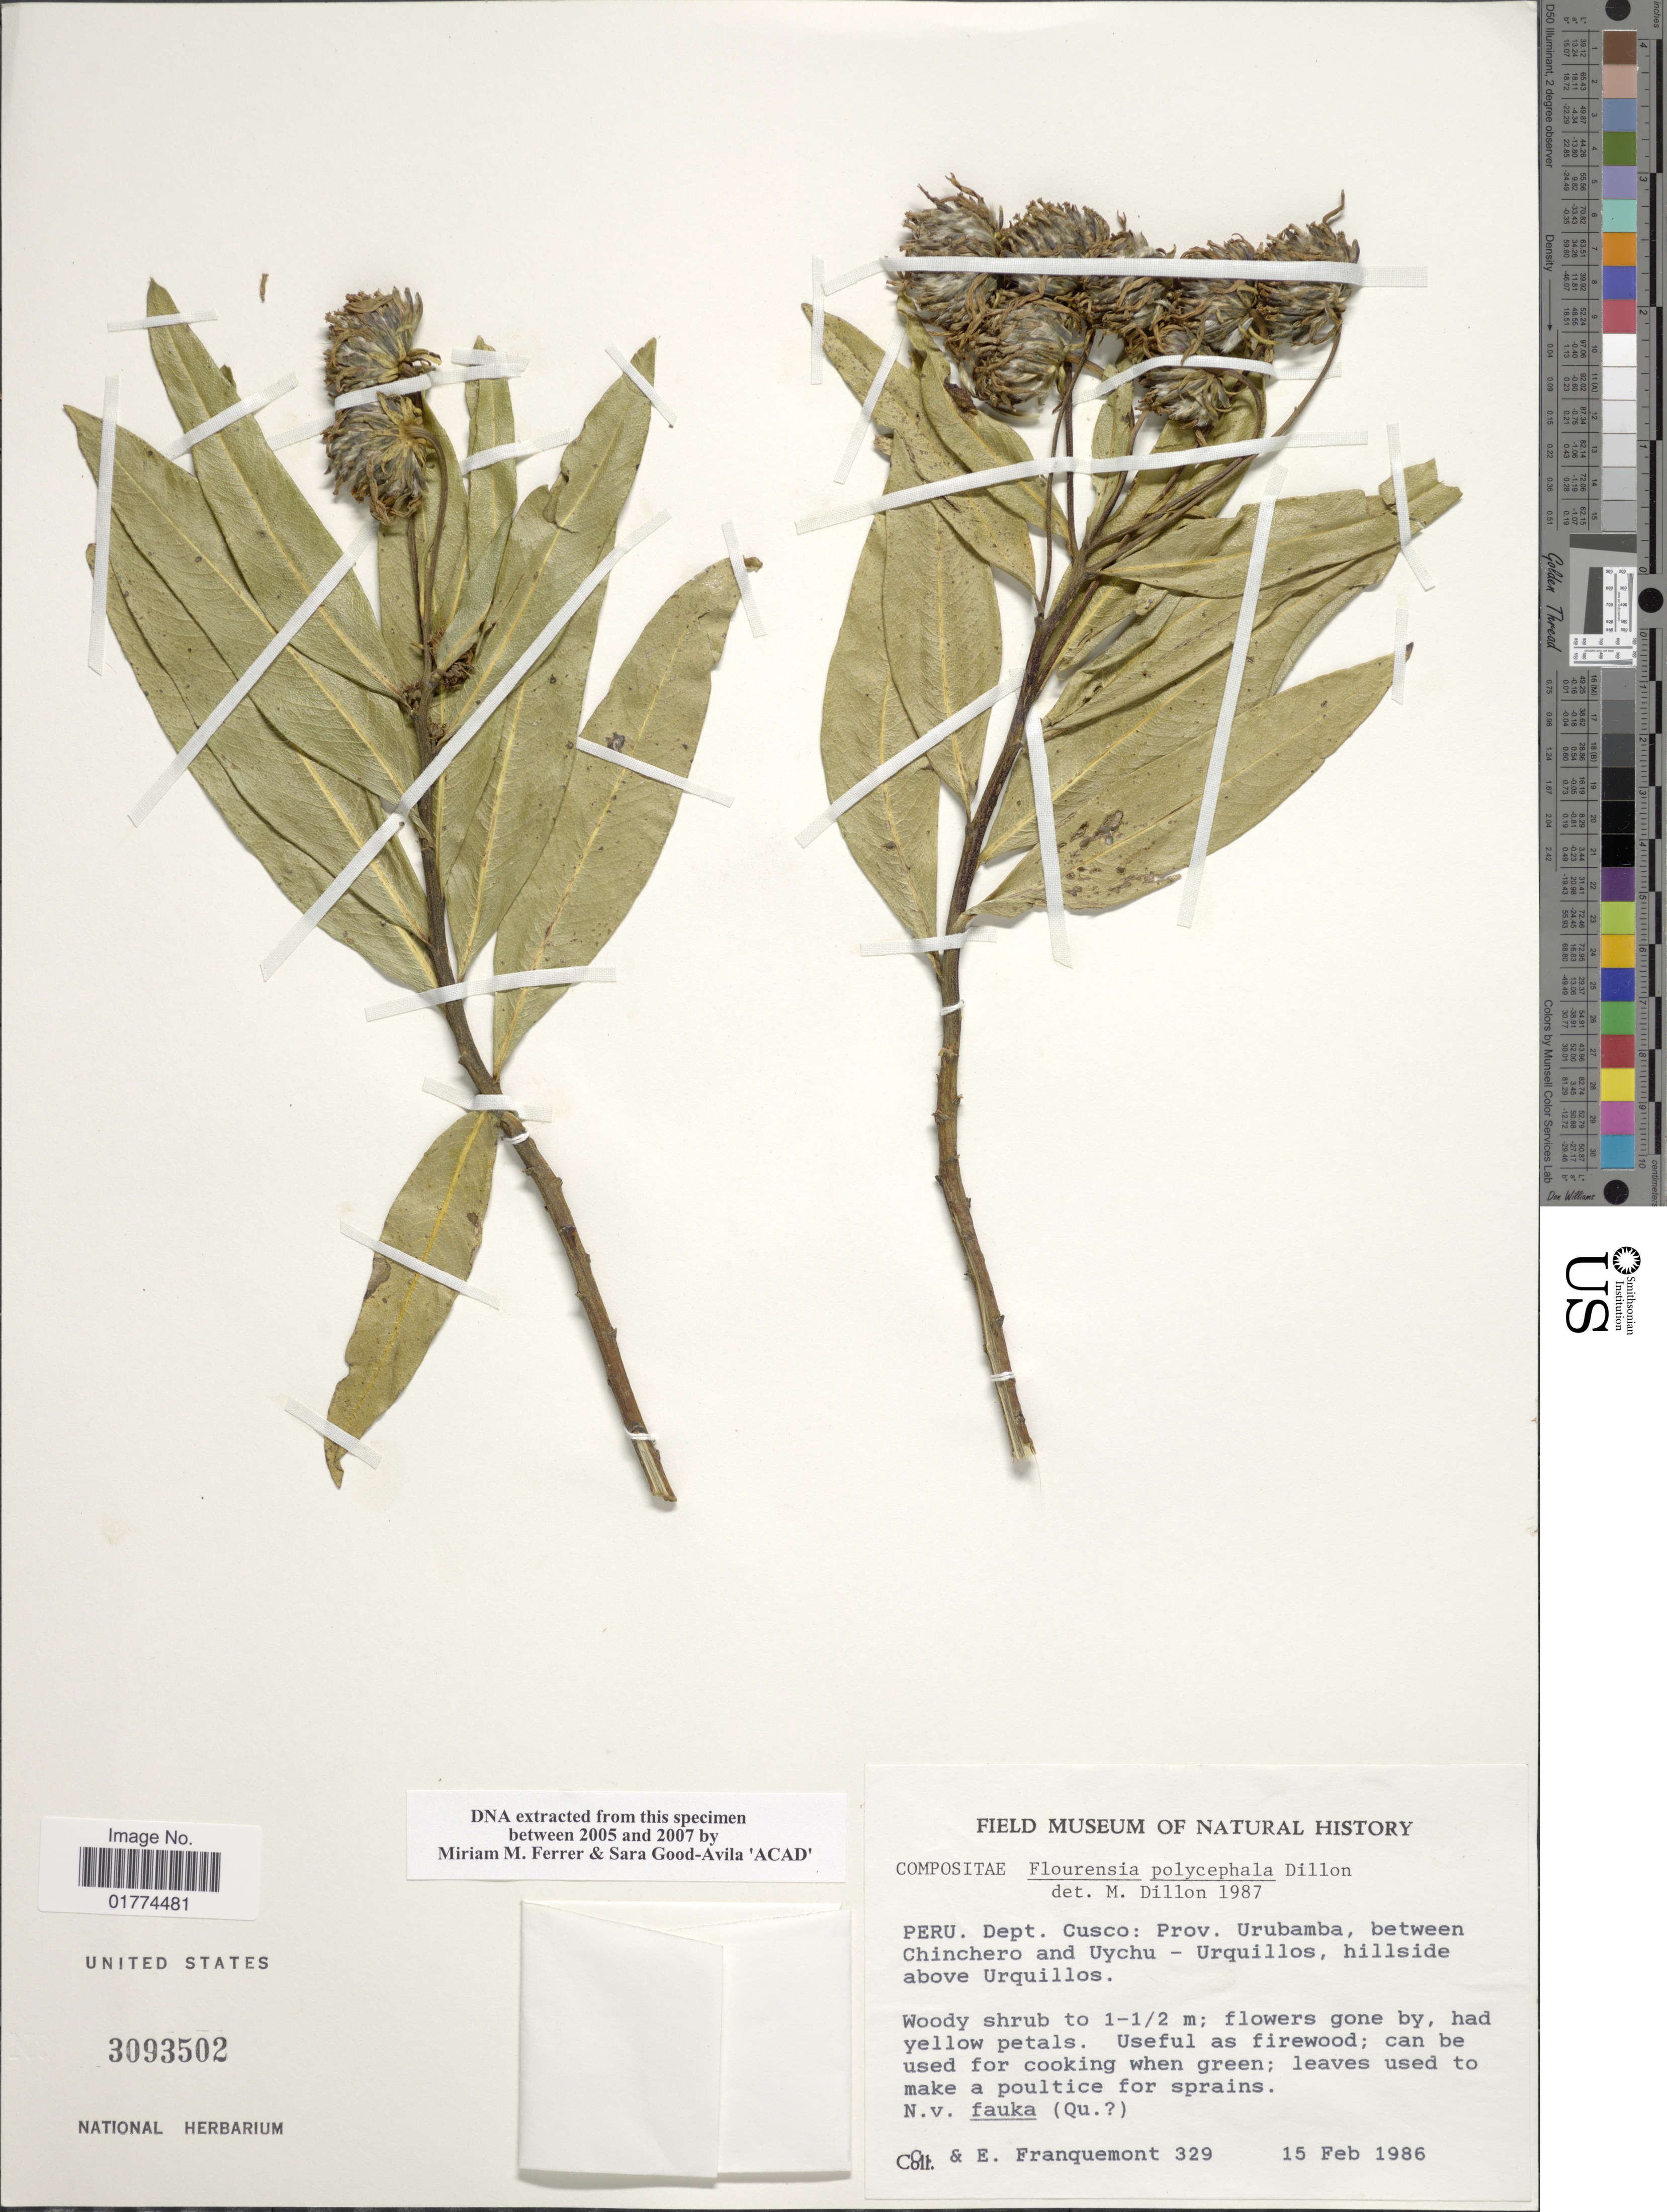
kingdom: Plantae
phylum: Tracheophyta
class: Magnoliopsida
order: Asterales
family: Asteraceae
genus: Flourensia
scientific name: Flourensia polycephala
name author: M.O. Dillon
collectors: C. Franquemont & E. Franquemont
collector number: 329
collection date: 1986-02-15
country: Peru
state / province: Cusco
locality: Prov. Urubamba, between Chinchero and Uychu - Urquillos, hillside above Urquillos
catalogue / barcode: US 3093502